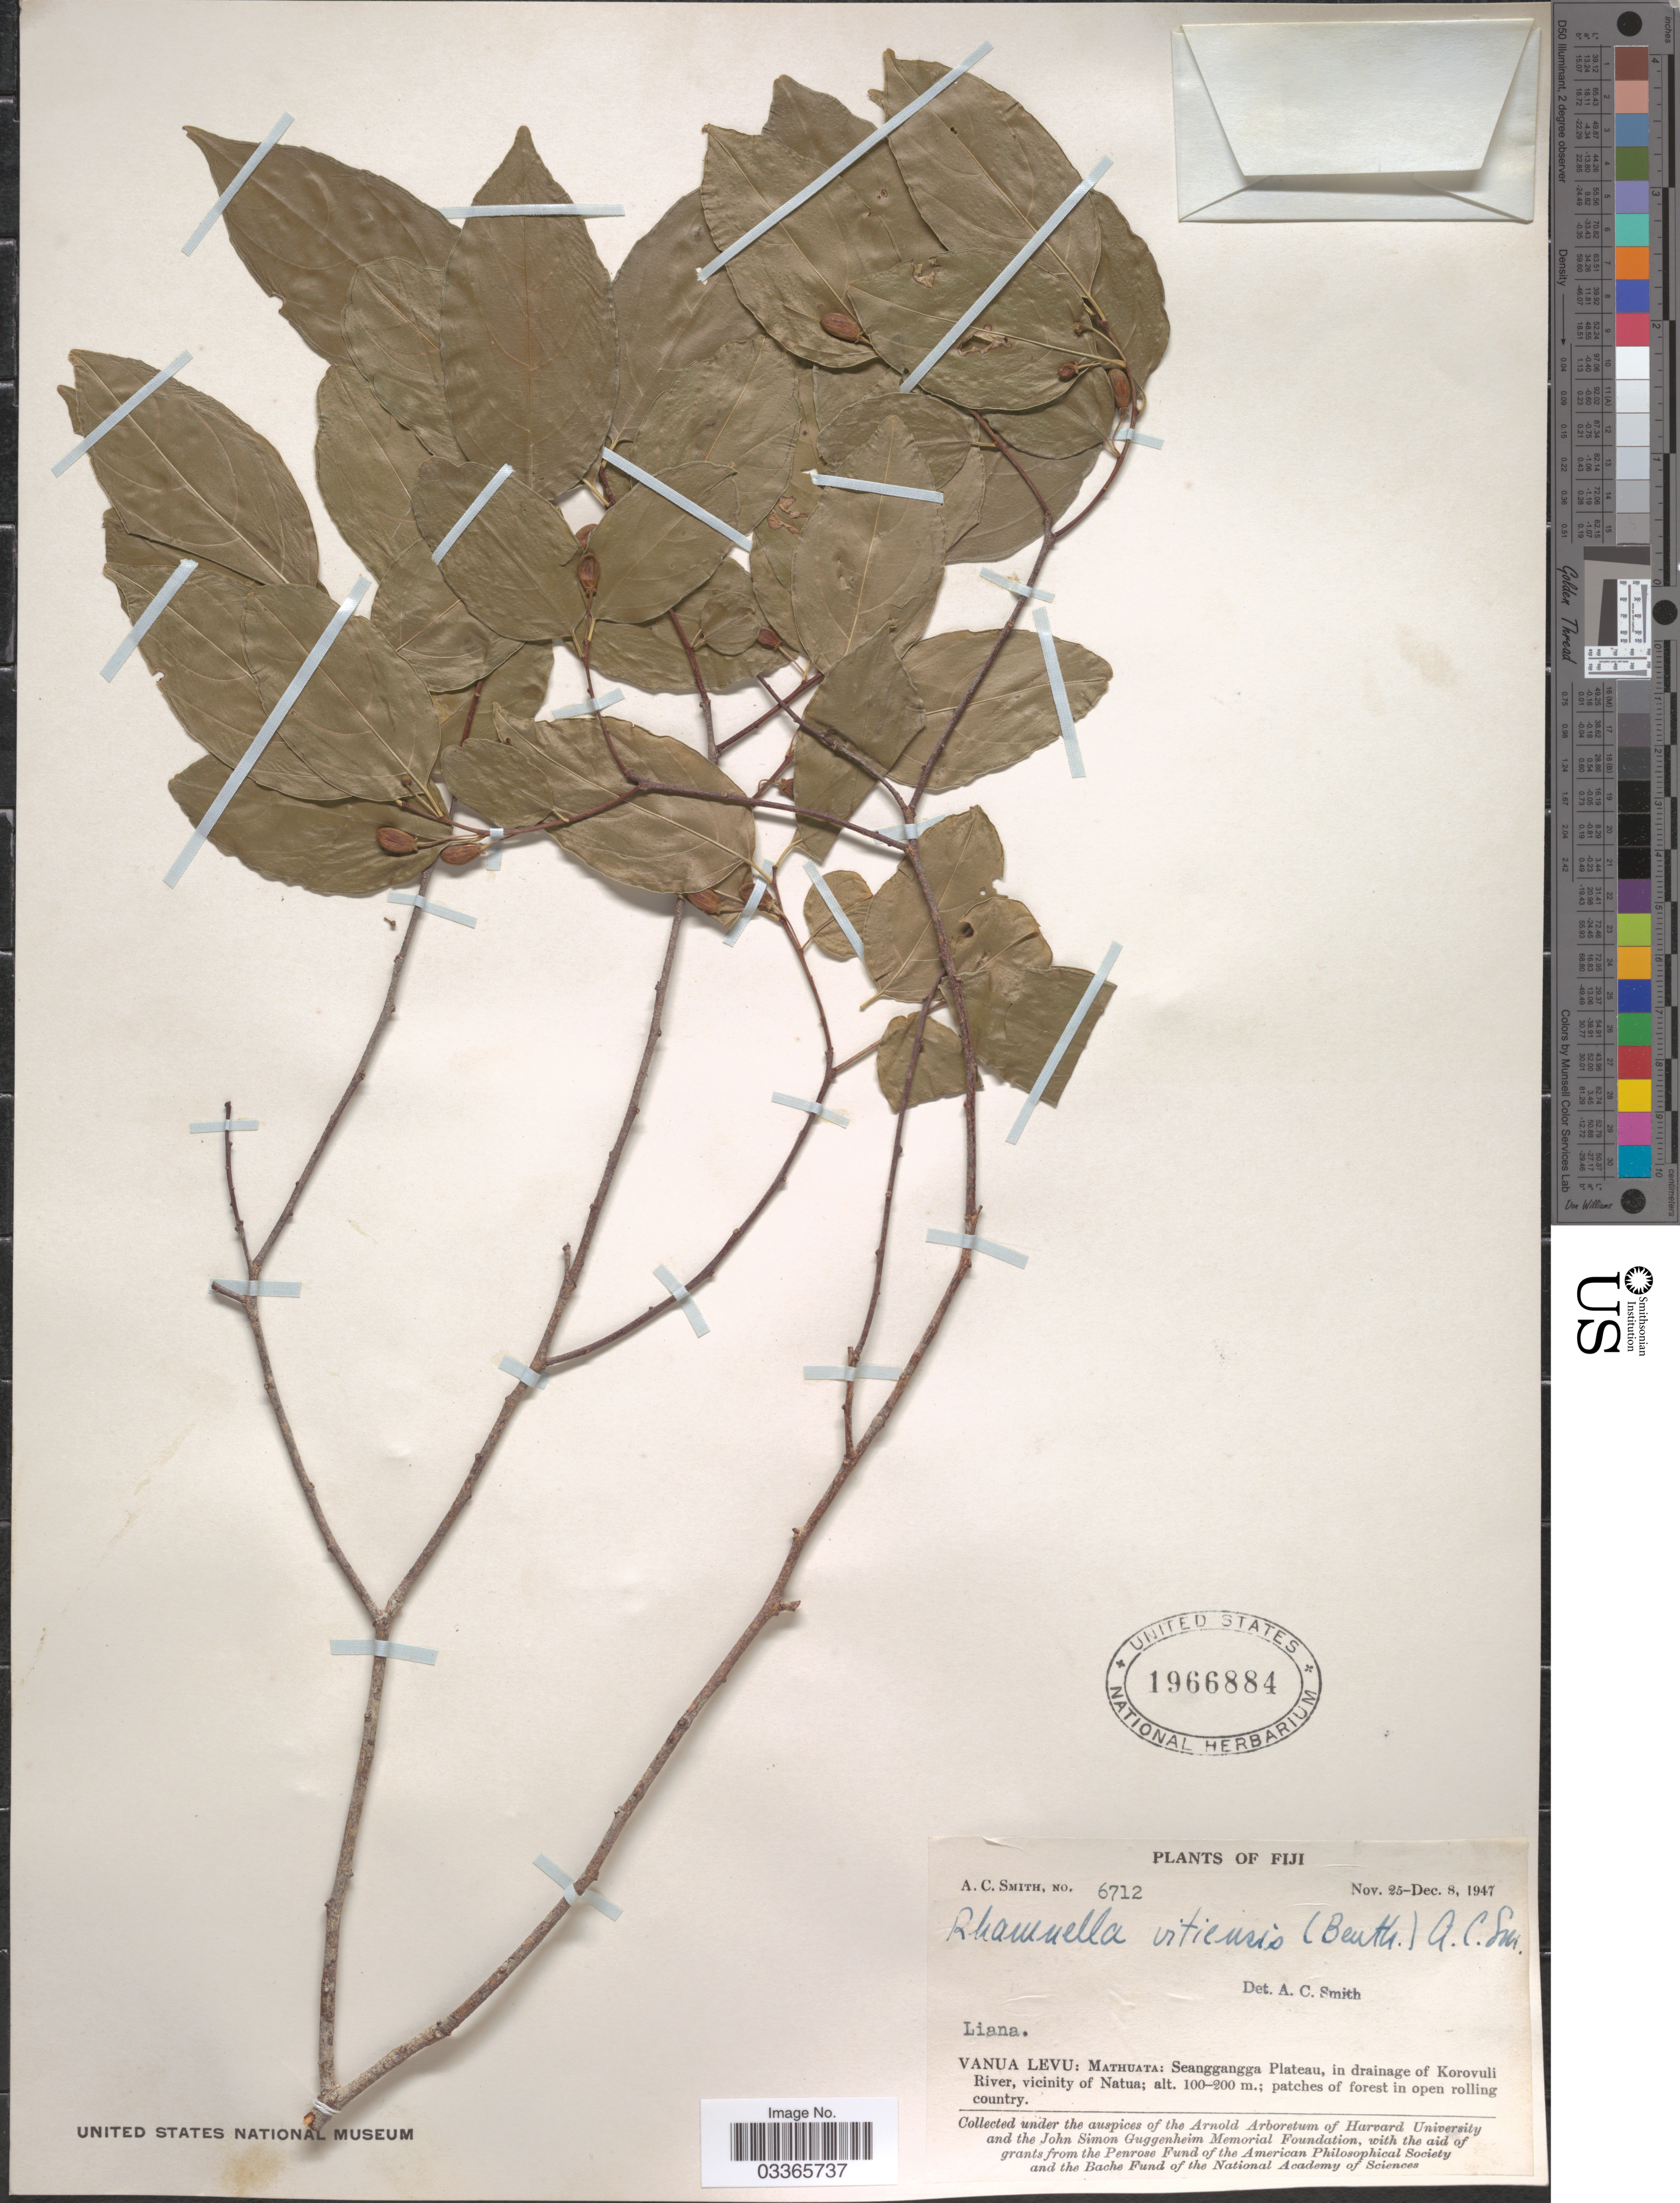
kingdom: Plantae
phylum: Tracheophyta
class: Magnoliopsida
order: Rosales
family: Rhamnaceae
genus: Rhamnella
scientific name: Rhamnella vitiensis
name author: (Benth.) A.C. Sm.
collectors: A. C. Smith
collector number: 6712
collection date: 1947-11-25/1947-12-08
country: Fiji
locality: Vanua Levu: Mathuata: Seanggangga Plateau, in drainage of Korovuli River, vicinity of Natua; patches of forest in open rolling country.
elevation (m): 100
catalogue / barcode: US 1966884